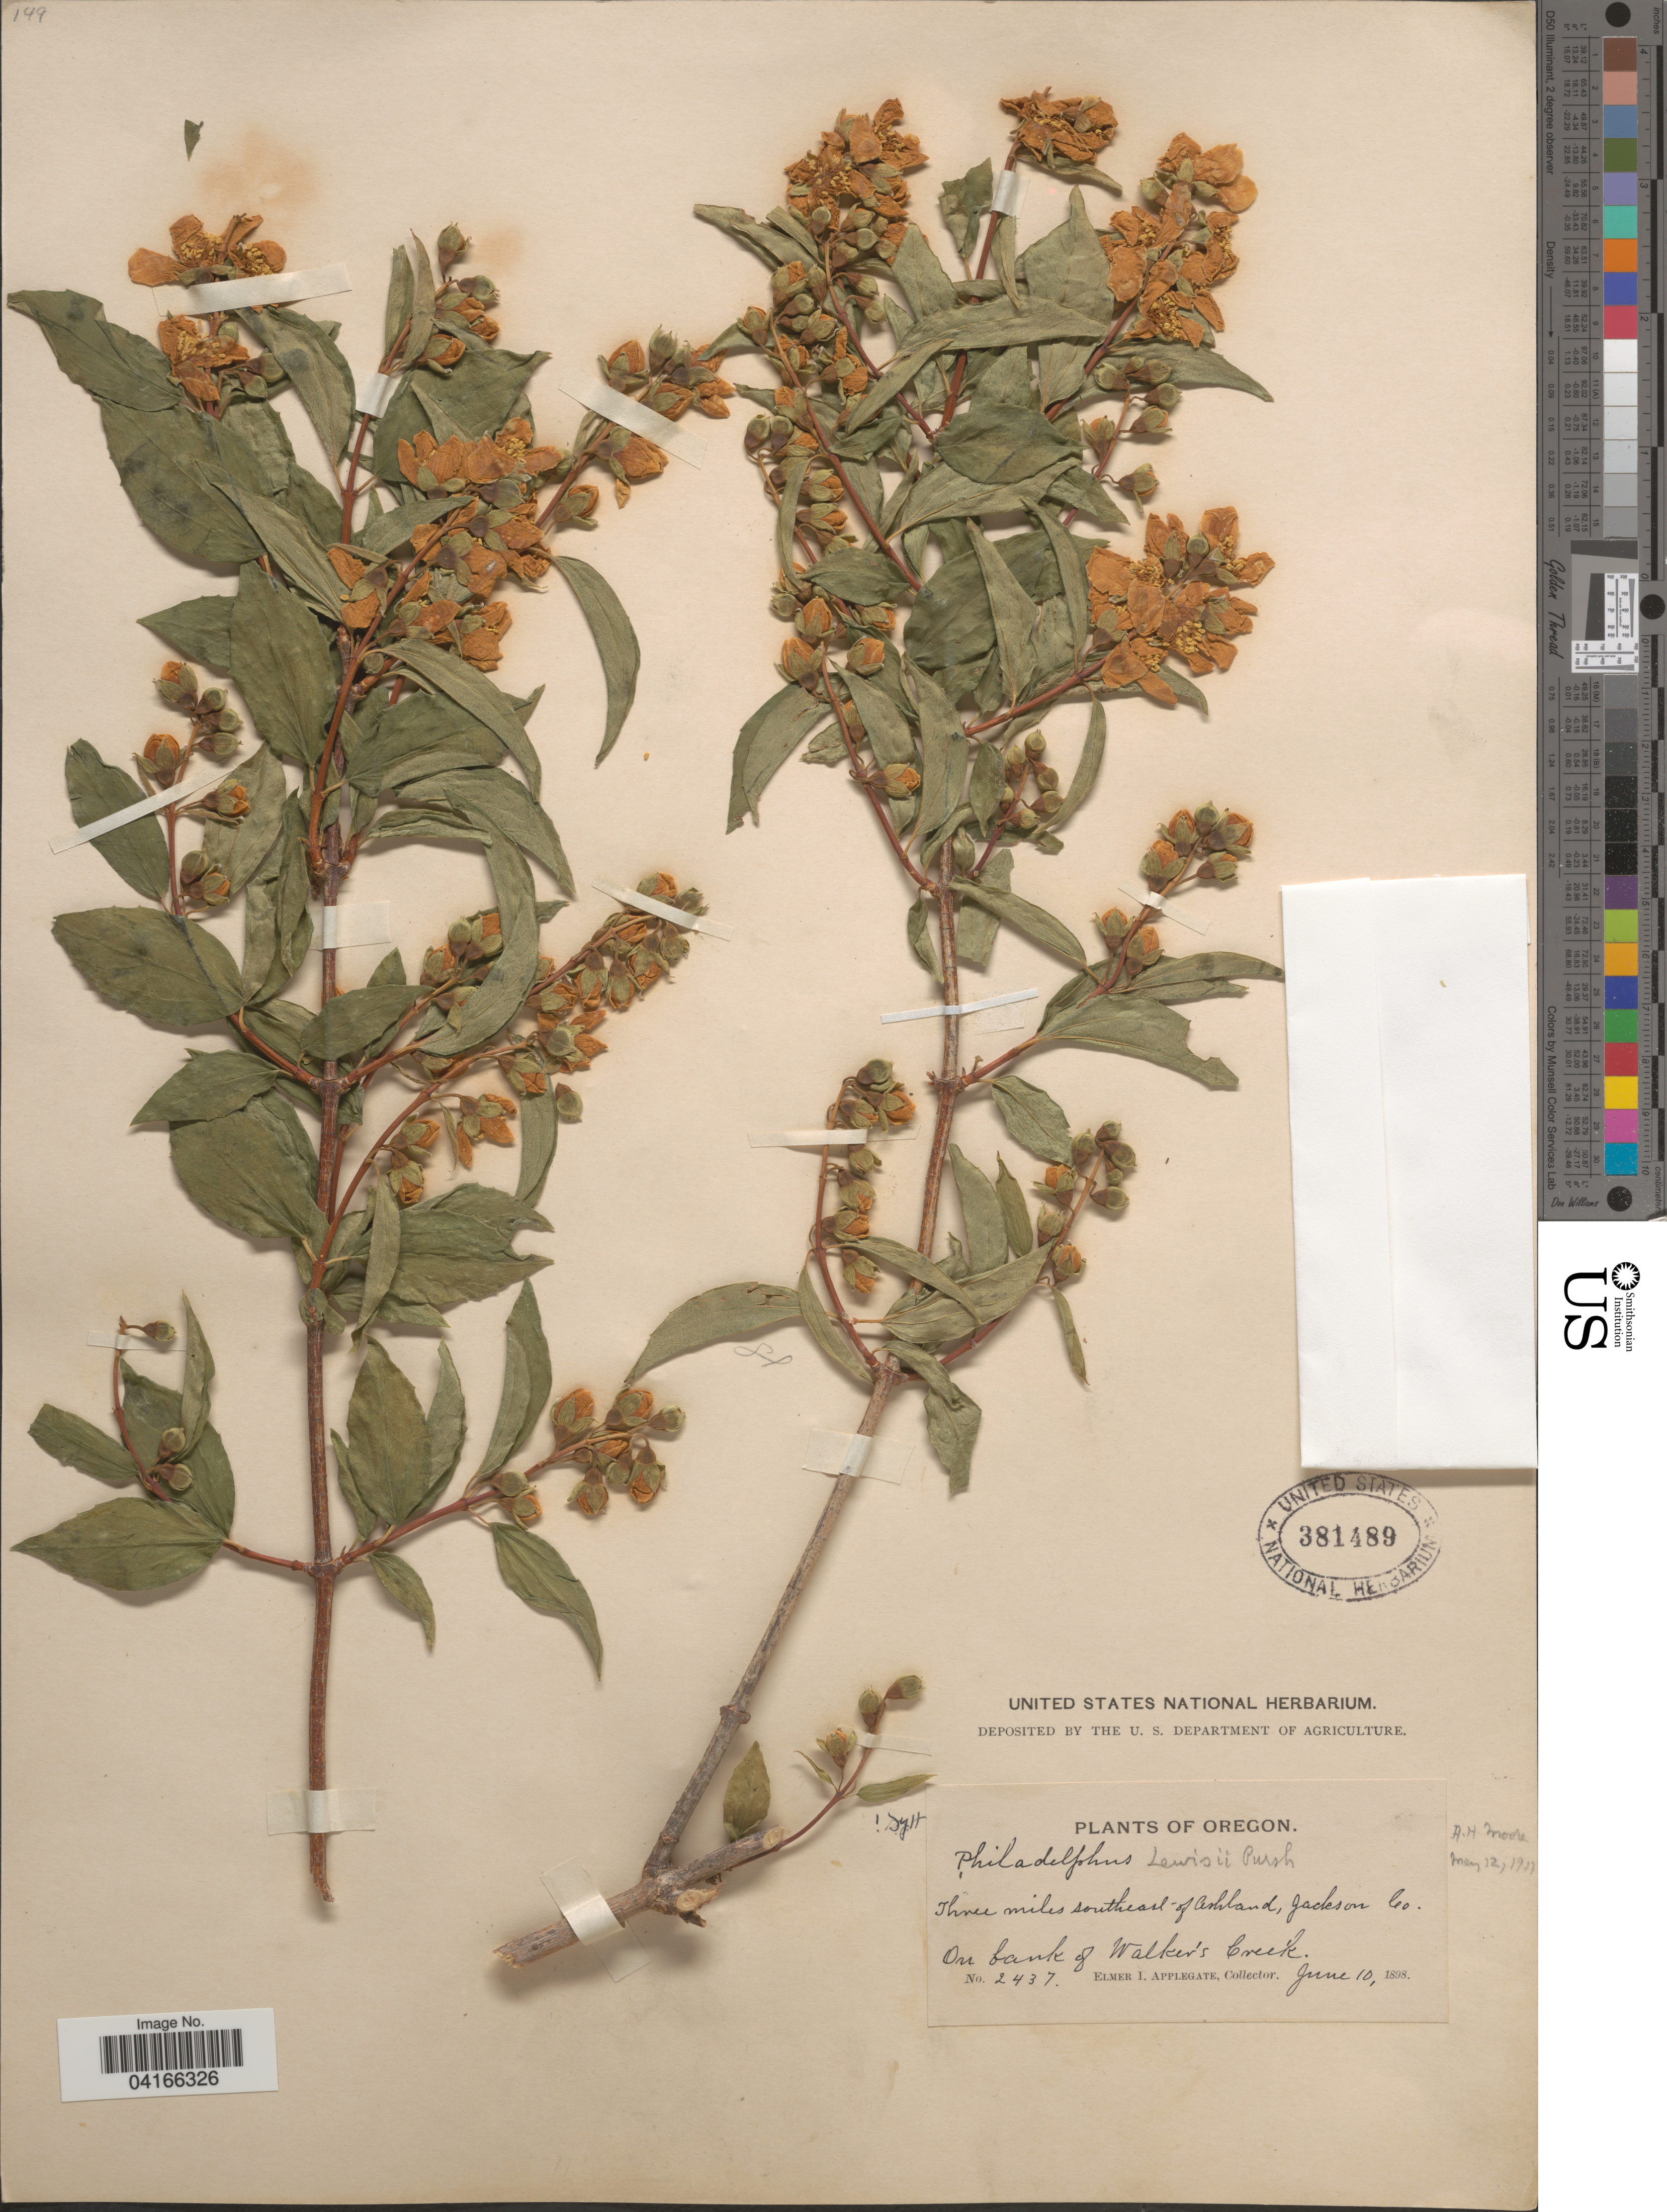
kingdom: Plantae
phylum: Tracheophyta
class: Magnoliopsida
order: Cornales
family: Hydrangeaceae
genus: Philadelphus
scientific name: Philadelphus lewisii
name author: Pursh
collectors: E. I. Applegate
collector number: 2437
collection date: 1898-06-10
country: United States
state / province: Oregon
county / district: Jackson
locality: Three miles southeast of Ashland, Jackson Co. On bank of Walker's Creek.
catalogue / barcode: US 381489